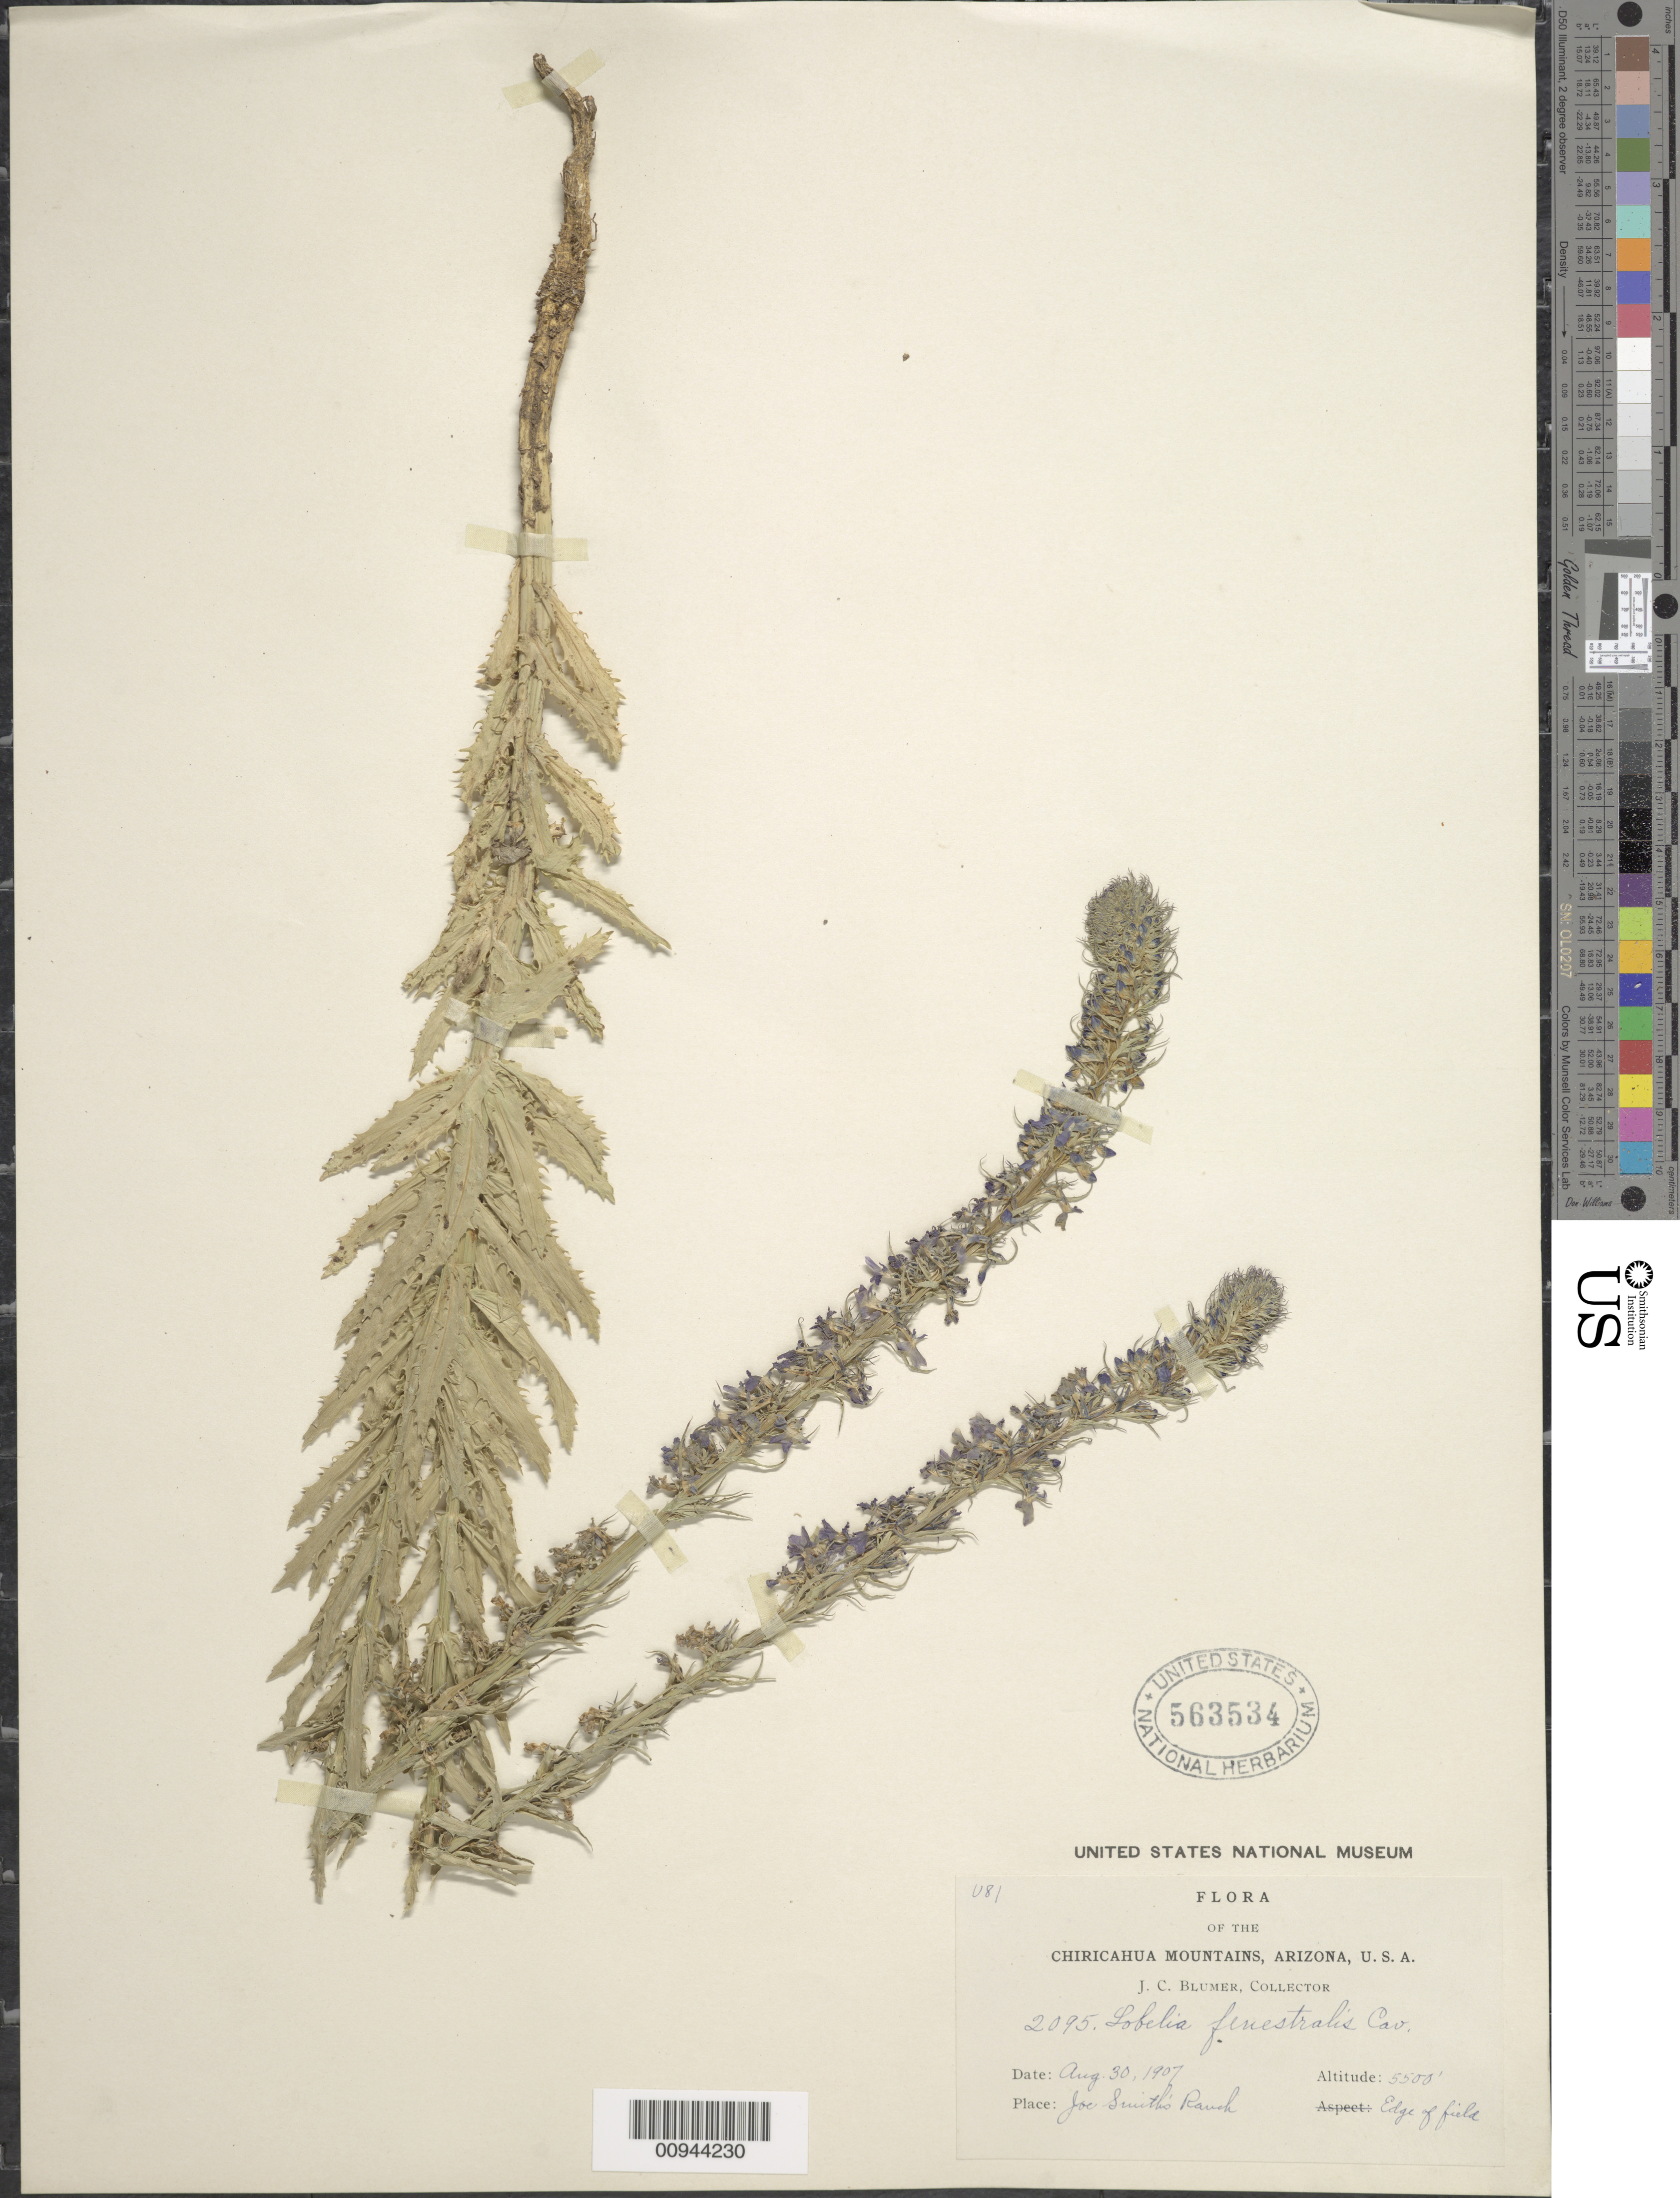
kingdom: Plantae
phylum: Tracheophyta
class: Magnoliopsida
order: Asterales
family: Campanulaceae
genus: Lobelia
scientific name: Lobelia fenestralis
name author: Cav.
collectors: J. C. Blumer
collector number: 2095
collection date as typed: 30 Aug 1907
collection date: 1907-08-30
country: United States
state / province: Arizona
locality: Chiricahua mountains, Joe Smith's Ranch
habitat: edge of field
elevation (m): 1676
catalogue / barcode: US 563534